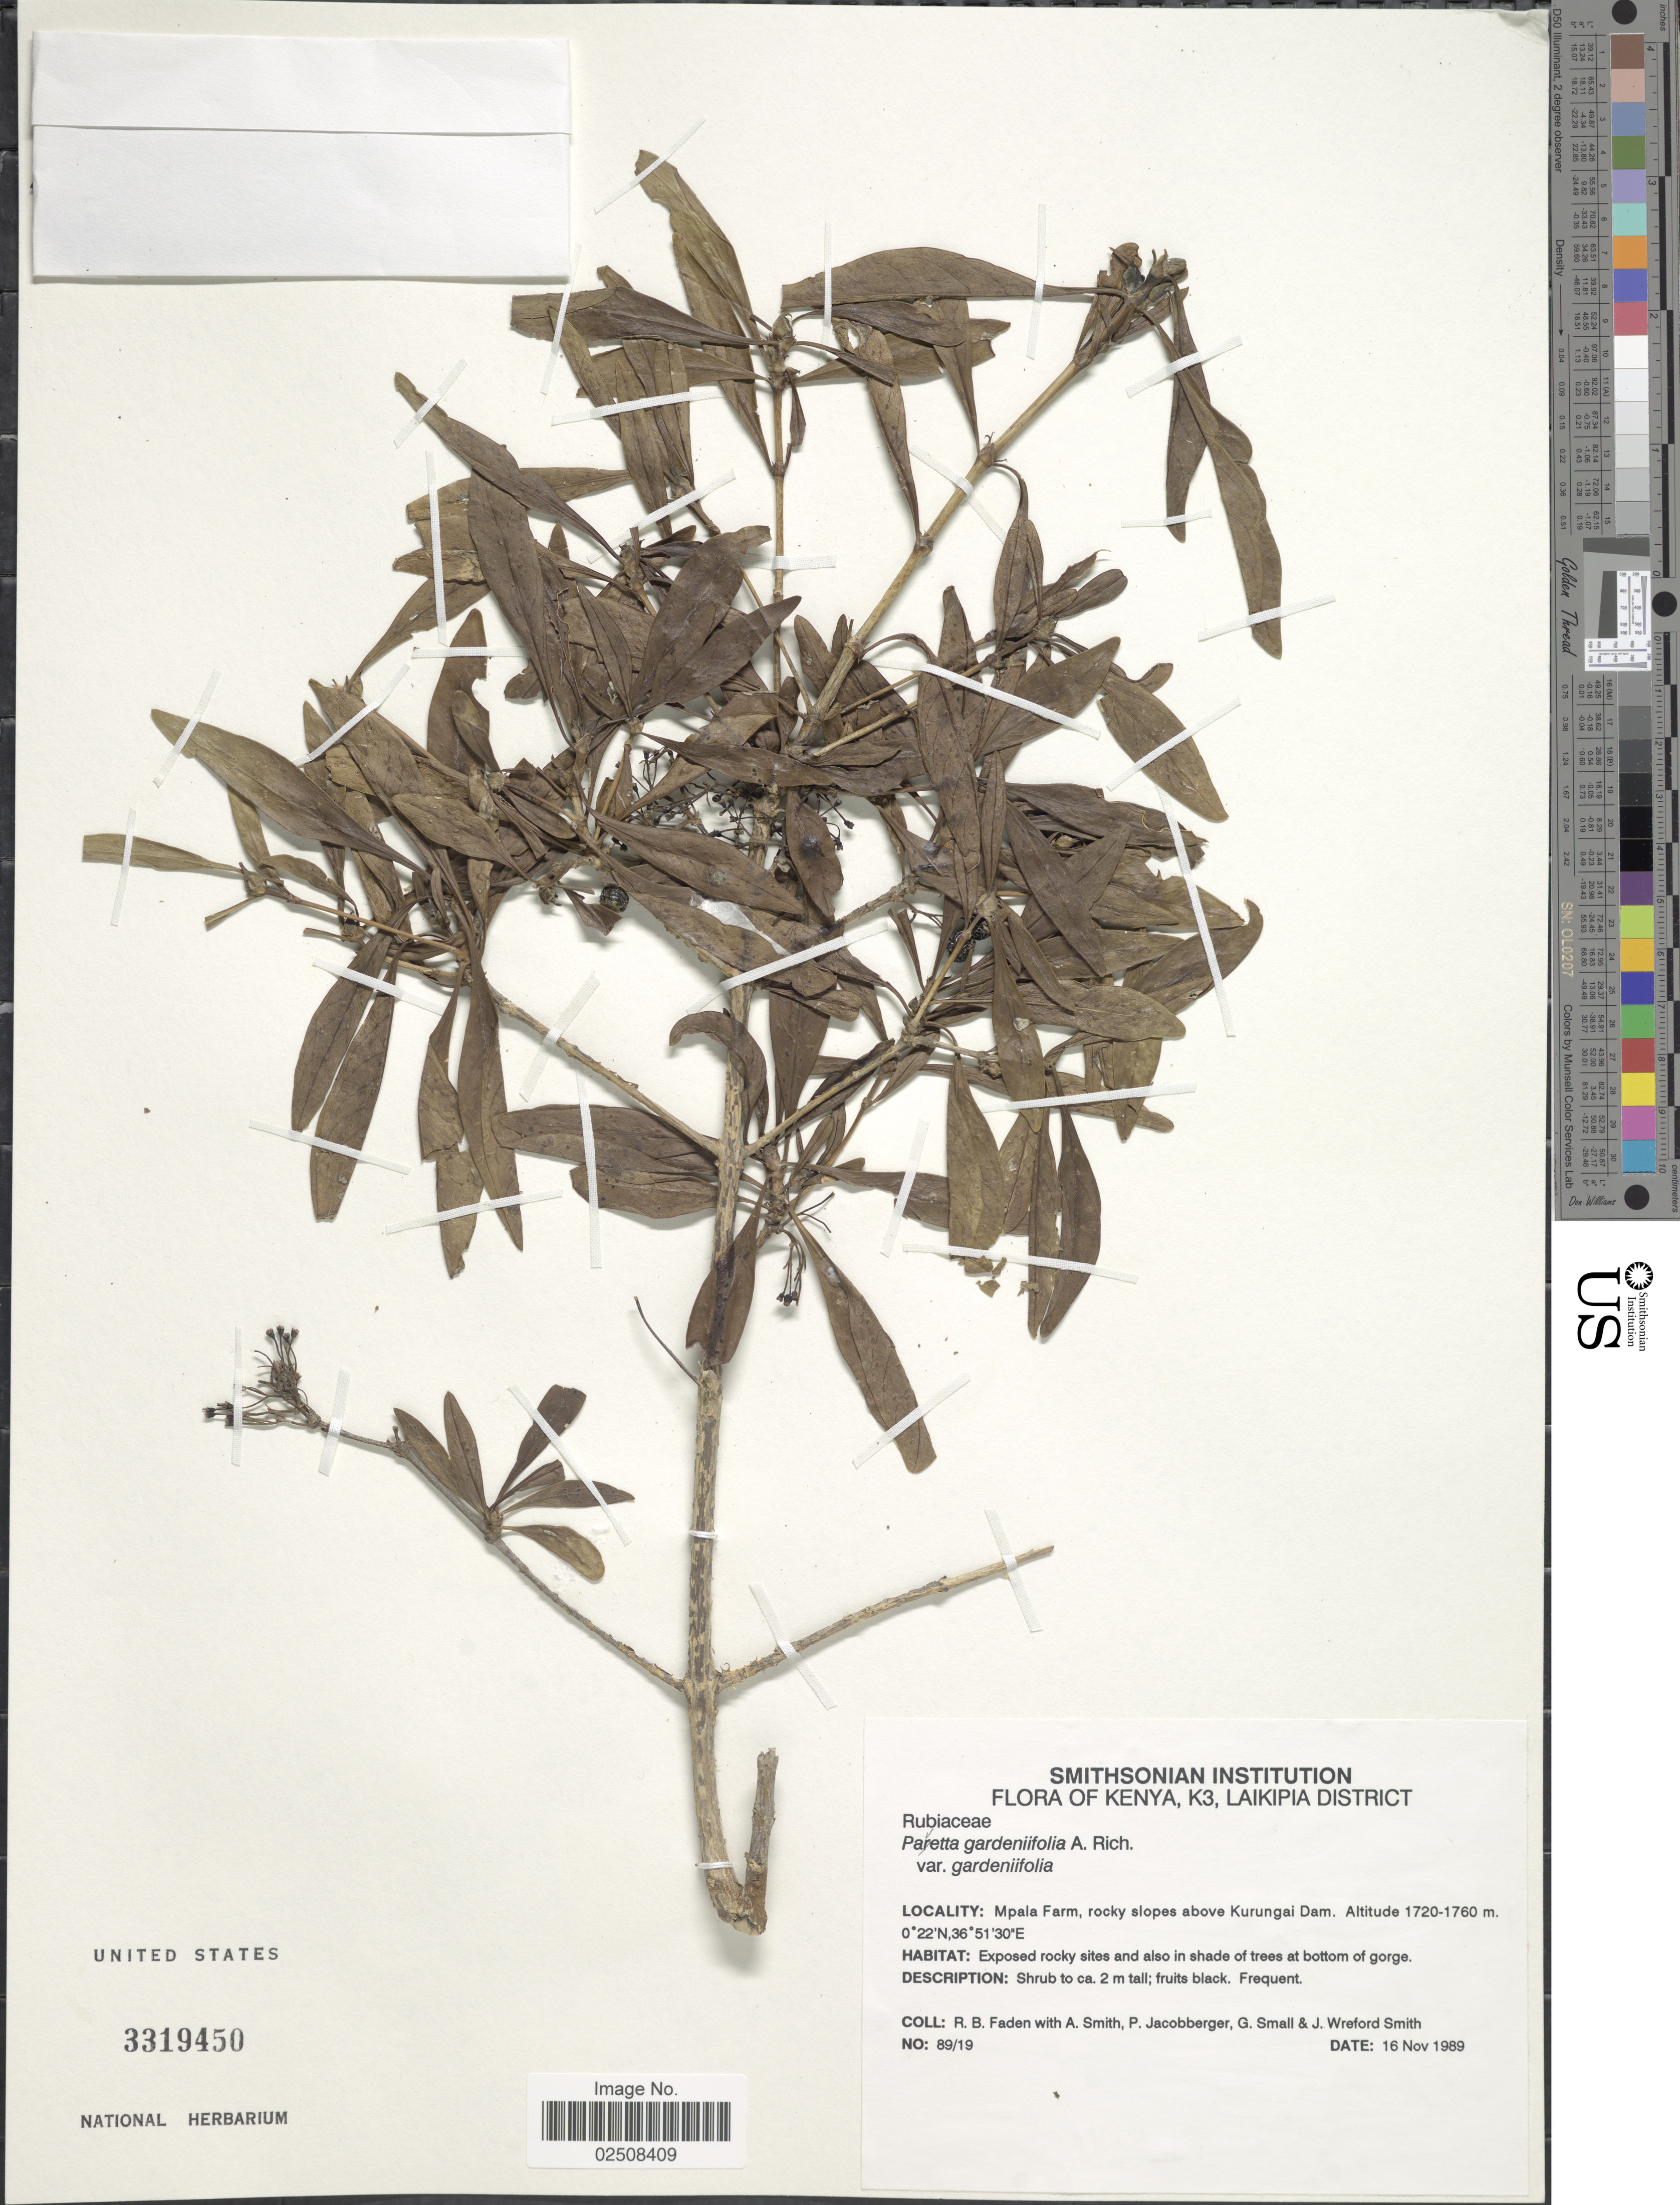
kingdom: Plantae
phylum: Tracheophyta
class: Magnoliopsida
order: Gentianales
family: Rubiaceae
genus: Pavetta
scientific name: Pavetta gardeniifolia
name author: Hochst. ex A. Rich.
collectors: R. B. Faden, A. Smith, P. Jacobberger, G. Small & J. W. Smith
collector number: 89/19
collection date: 1989-11-16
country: Kenya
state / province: Laikipia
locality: K3, Laikipia District. Mpala Farm, rocky slopes above Kurungai Dam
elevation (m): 1720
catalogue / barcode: US 3319450